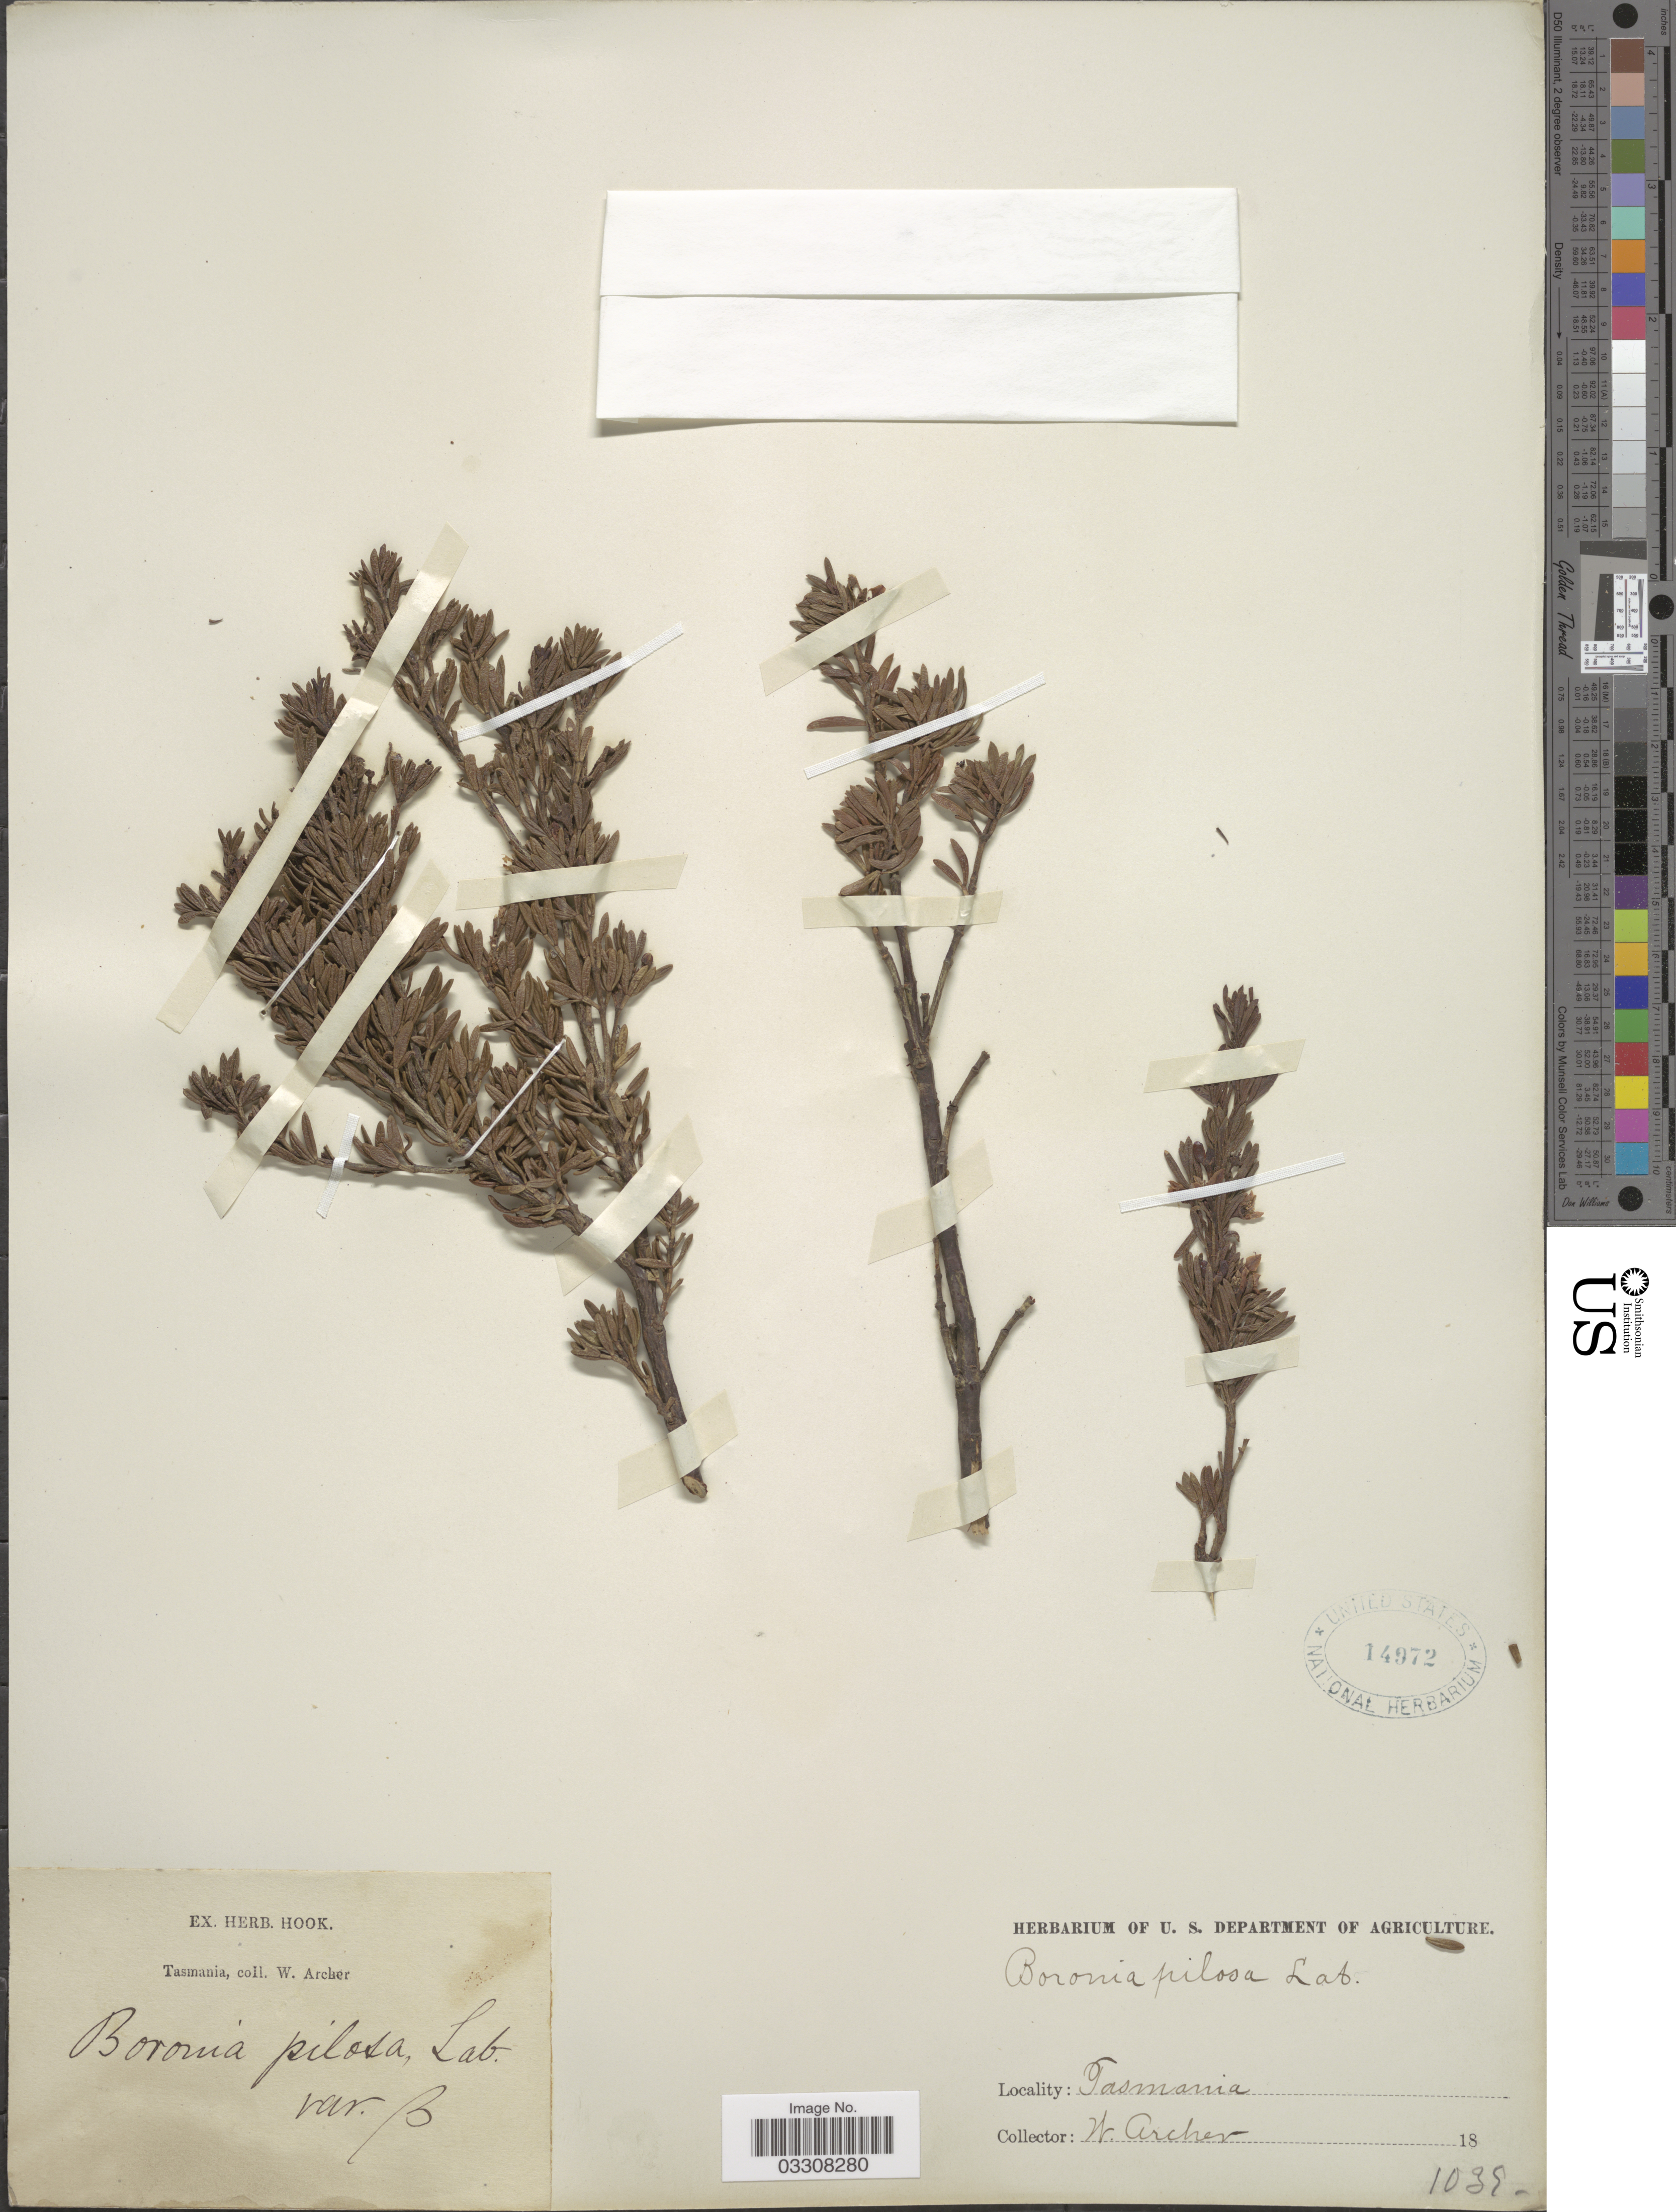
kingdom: Plantae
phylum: Tracheophyta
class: Magnoliopsida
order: Sapindales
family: Rutaceae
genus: Boronia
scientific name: Boronia pilosa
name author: Labill.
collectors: W. Archer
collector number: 1039*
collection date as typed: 18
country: Australia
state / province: Tasmania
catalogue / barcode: US 14972